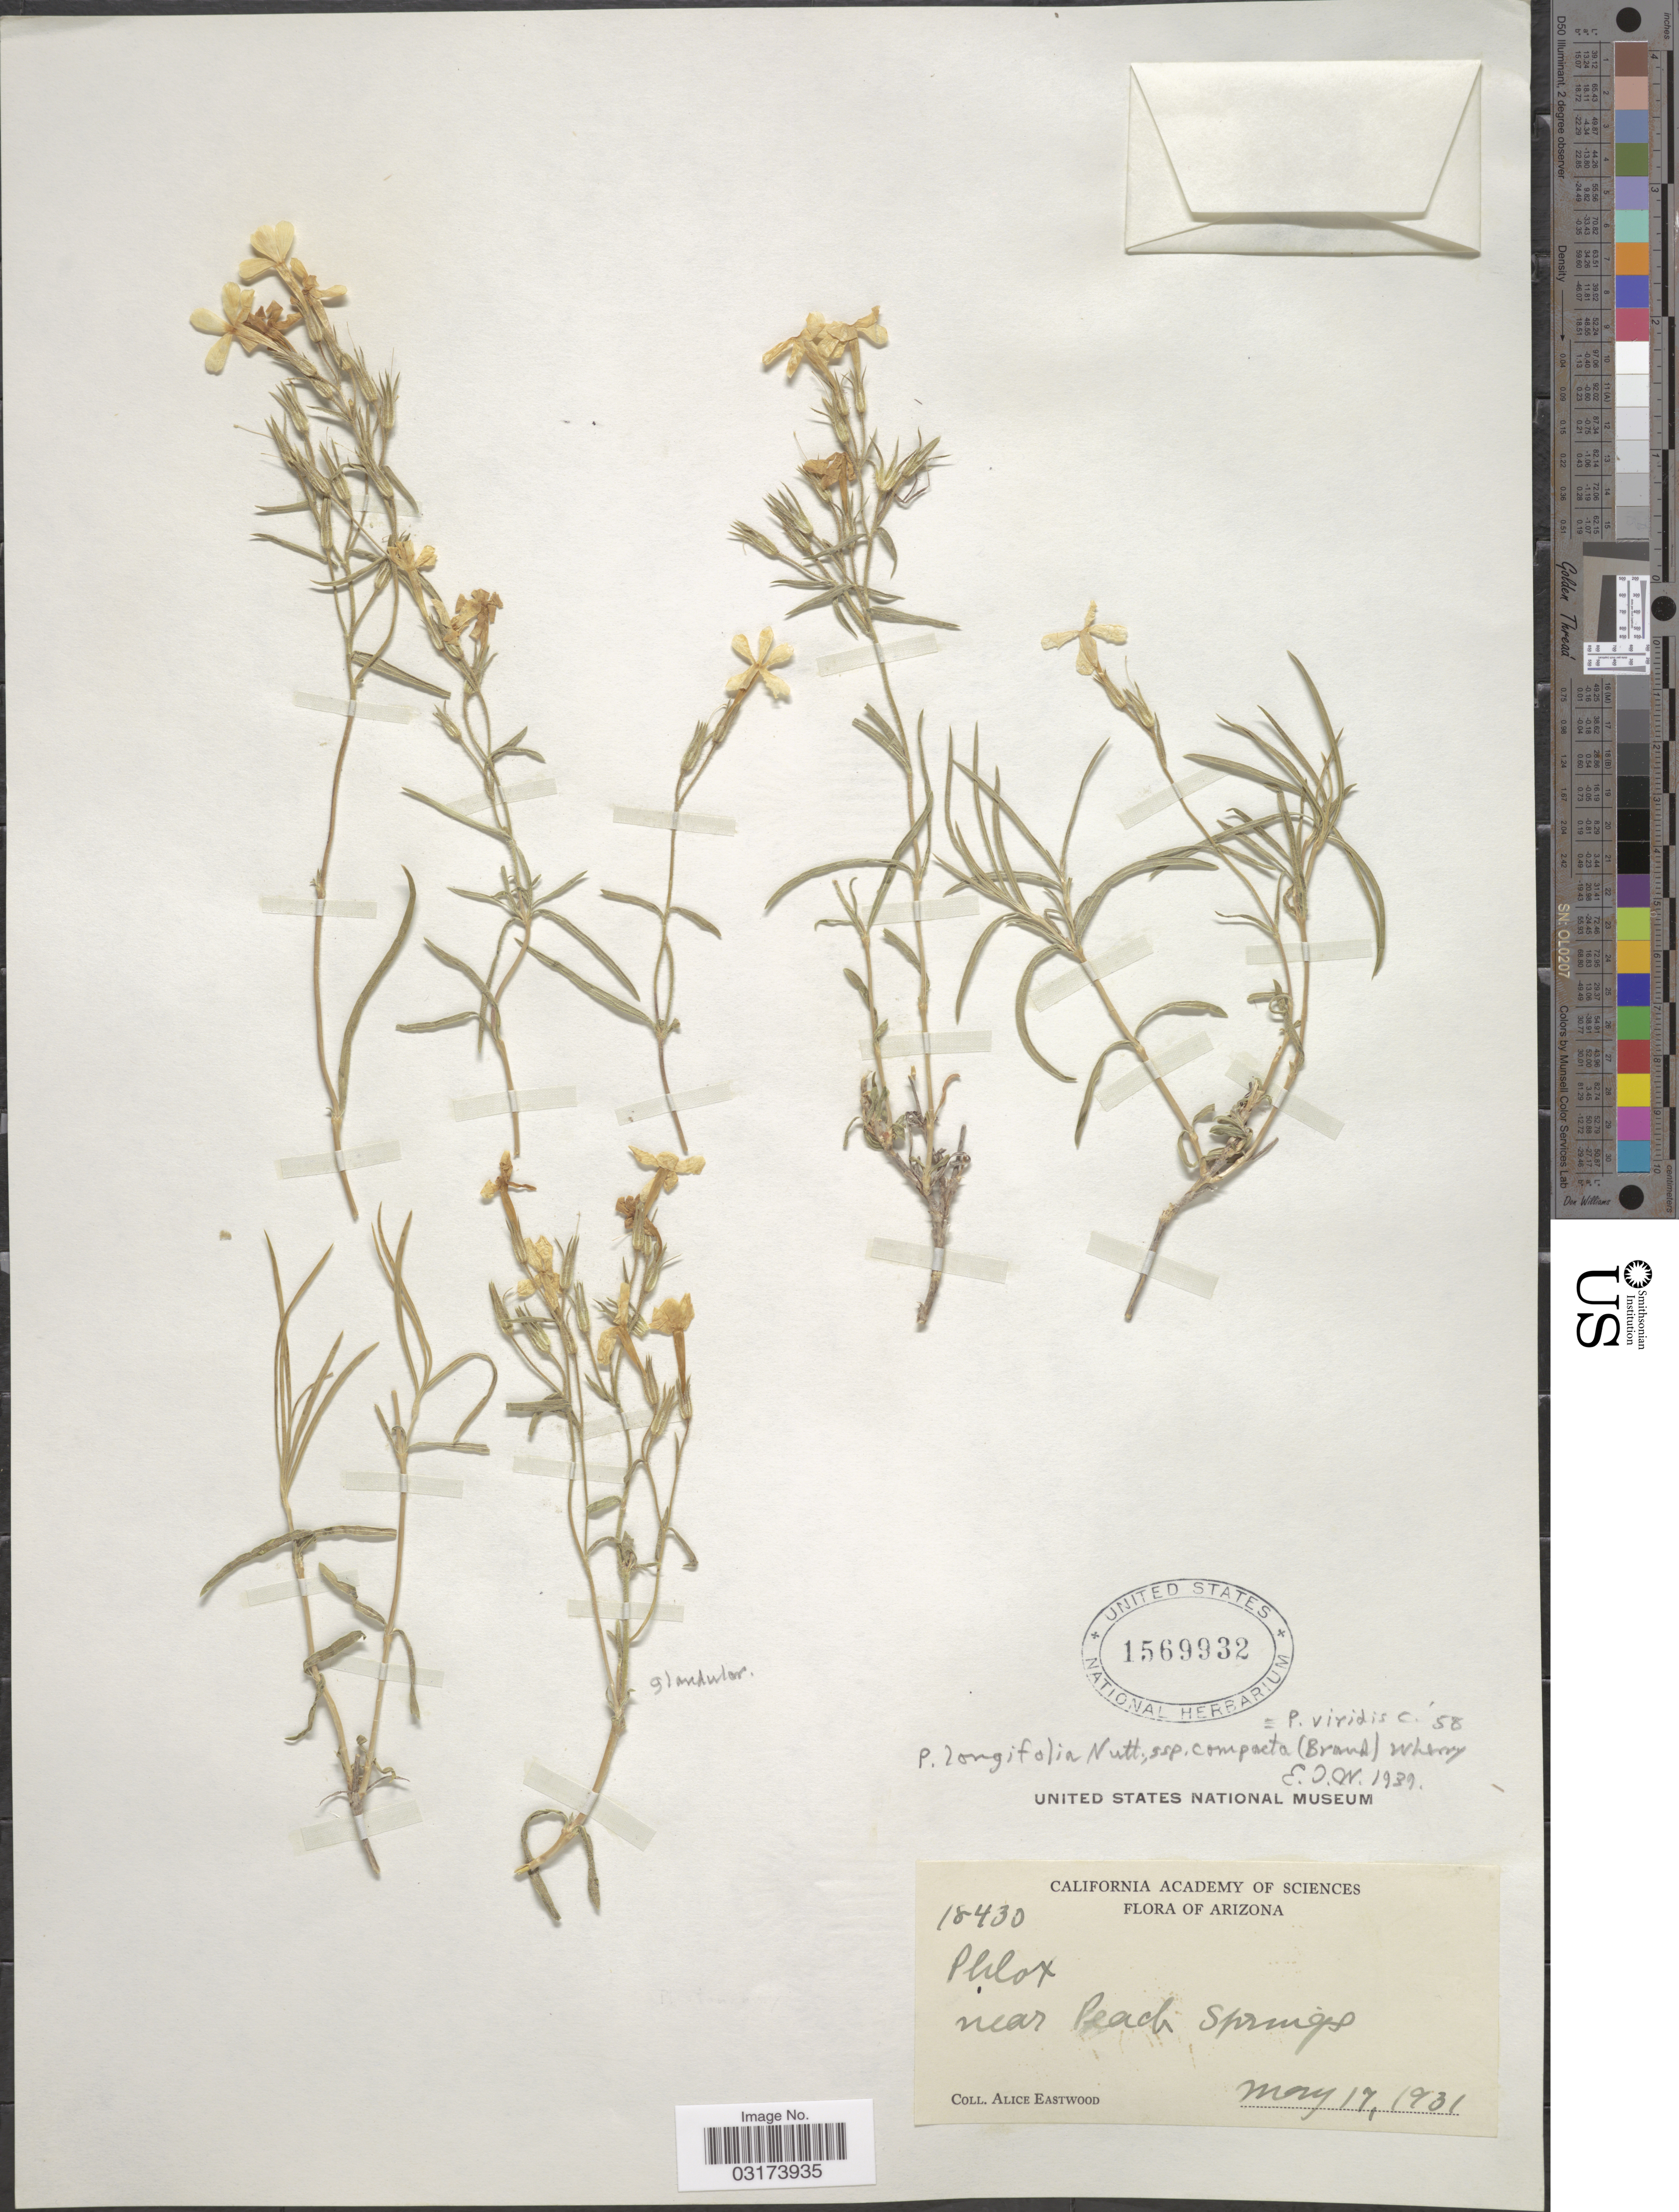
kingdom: Plantae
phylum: Tracheophyta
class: Magnoliopsida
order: Ericales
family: Polemoniaceae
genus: Phlox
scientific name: Phlox longifolia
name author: Nutt.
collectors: A. Eastwood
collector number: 18430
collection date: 1931-05-17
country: United States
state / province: Arizona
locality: Near Peach Springs.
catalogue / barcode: US 1569932